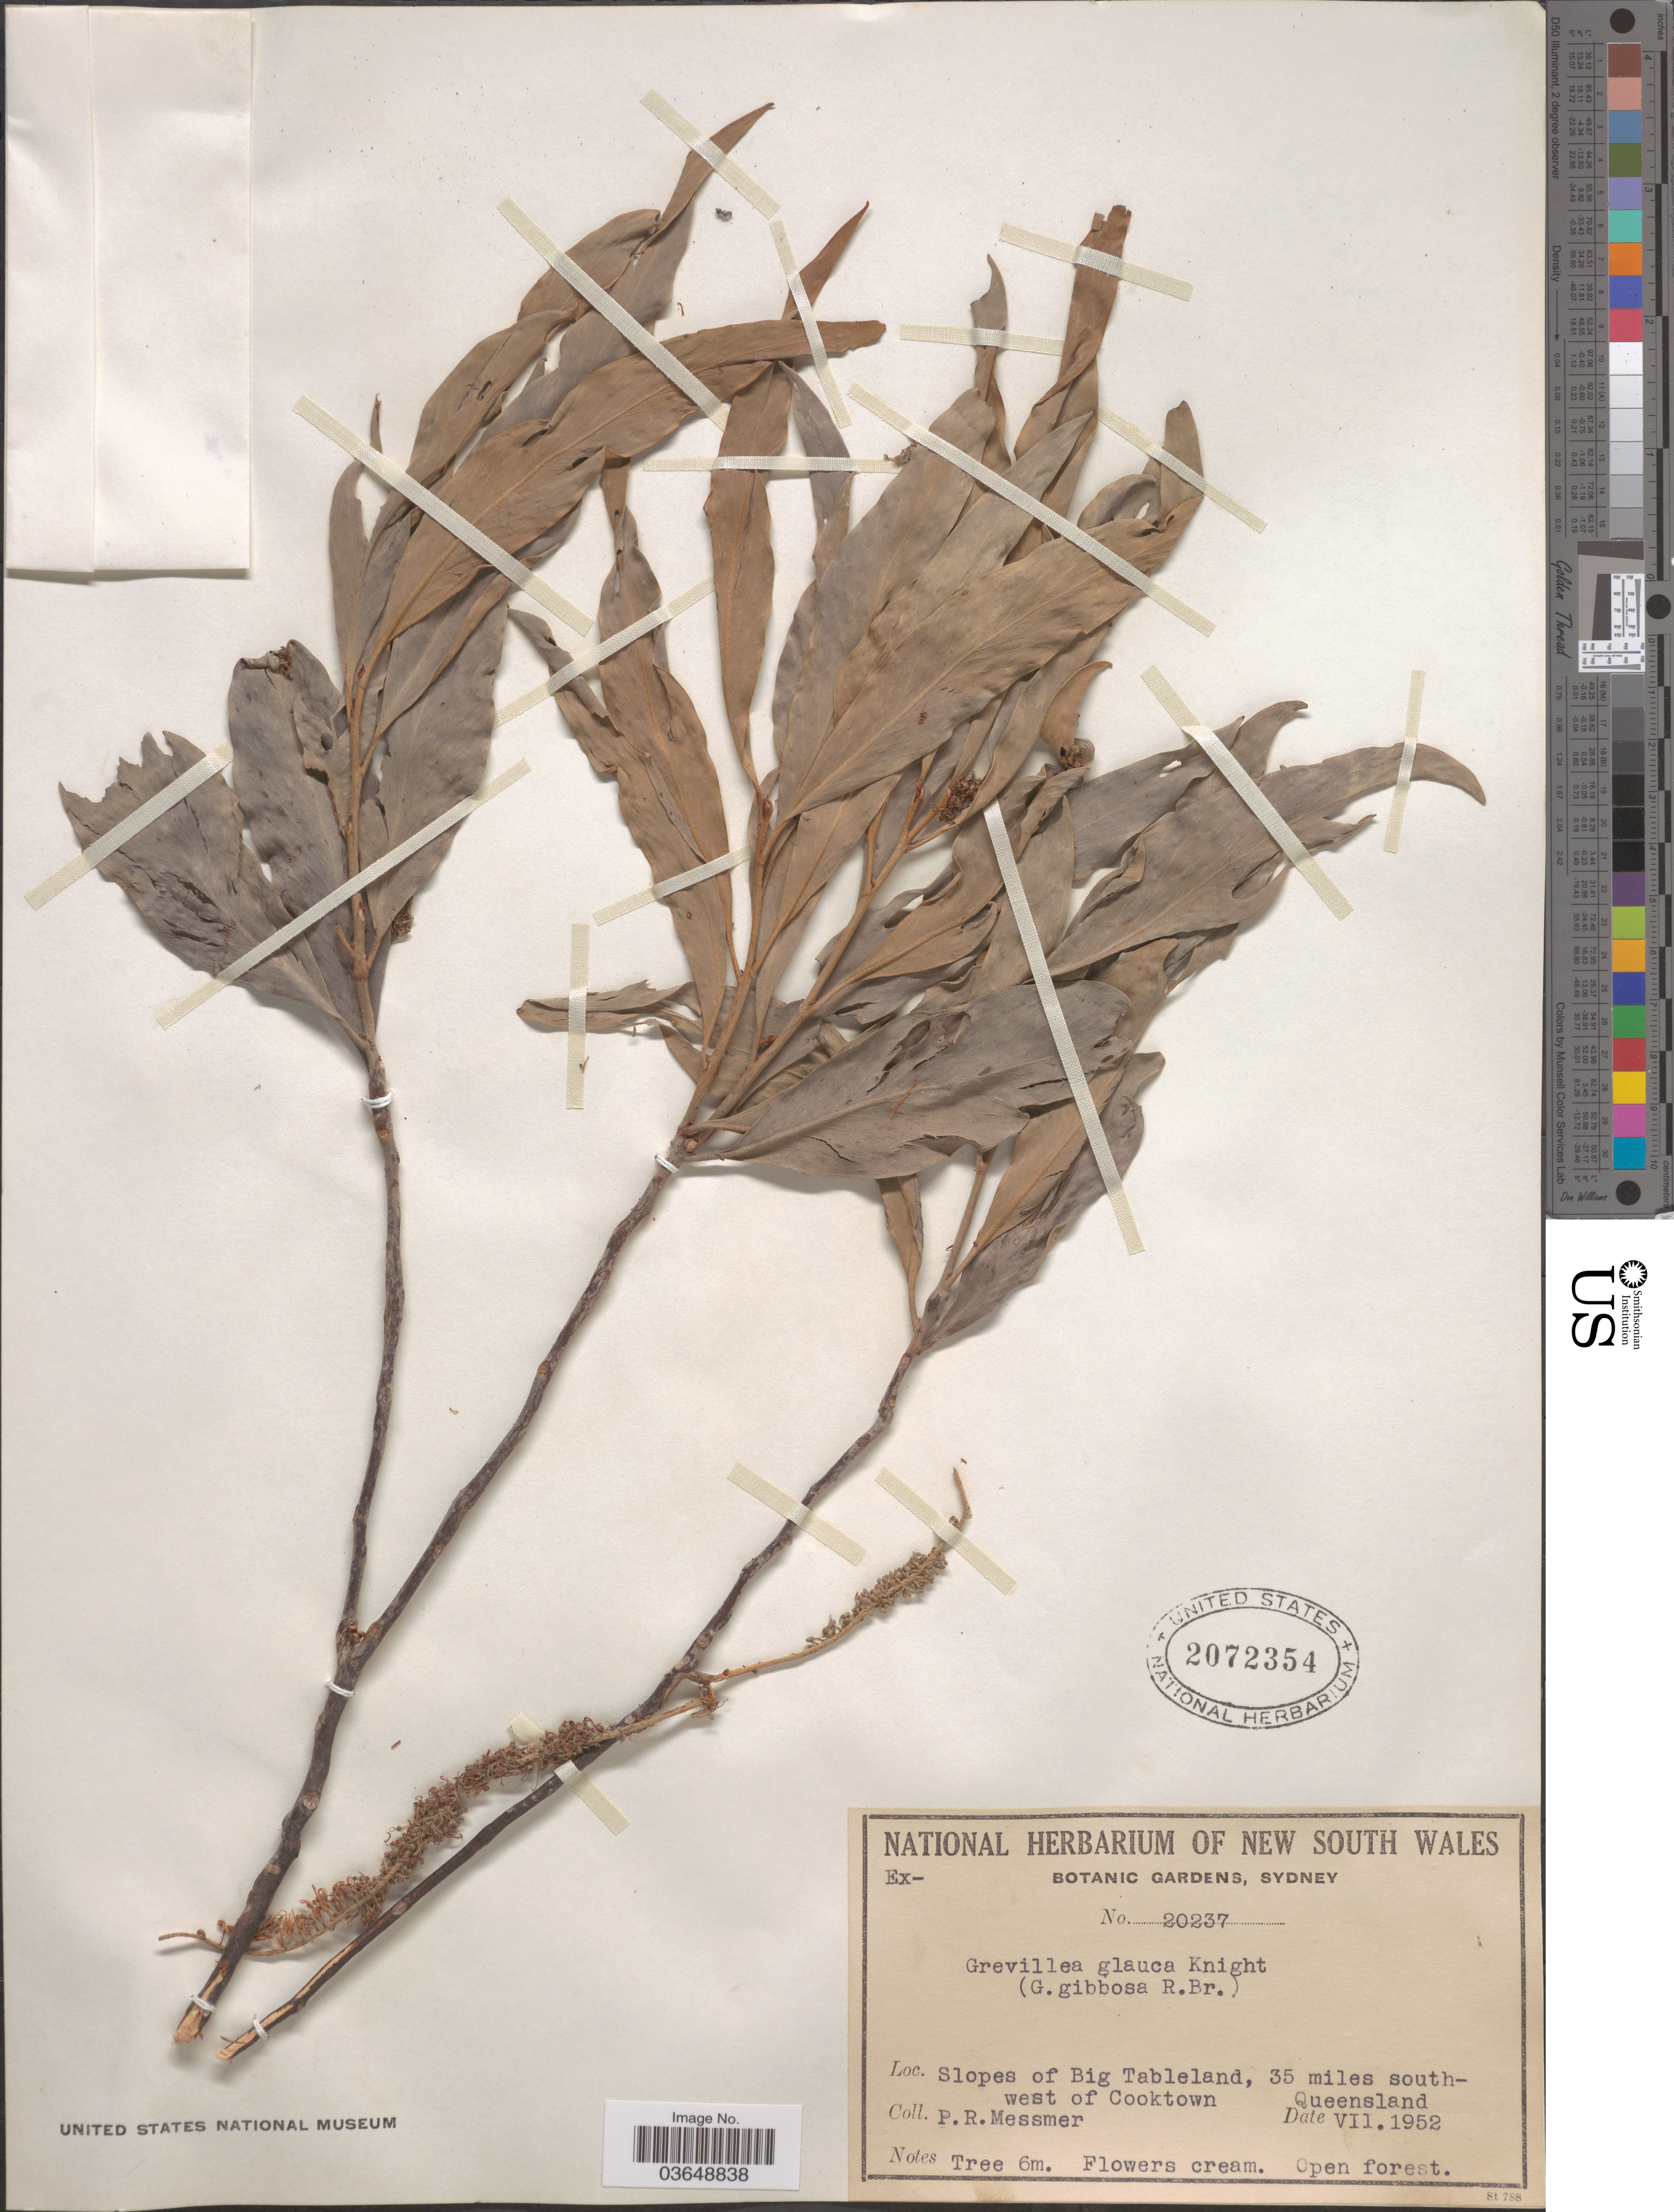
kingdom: Plantae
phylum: Tracheophyta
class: Magnoliopsida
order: Proteales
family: Proteaceae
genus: Grevillea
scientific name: Grevillea glauca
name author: Banks & Sol. ex Knight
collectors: P. Messmer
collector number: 20237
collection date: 1952-07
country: Australia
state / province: Queensland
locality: Slopes of Big Tableland, 35 miles south-west of Cooktown.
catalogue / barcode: US 2072354